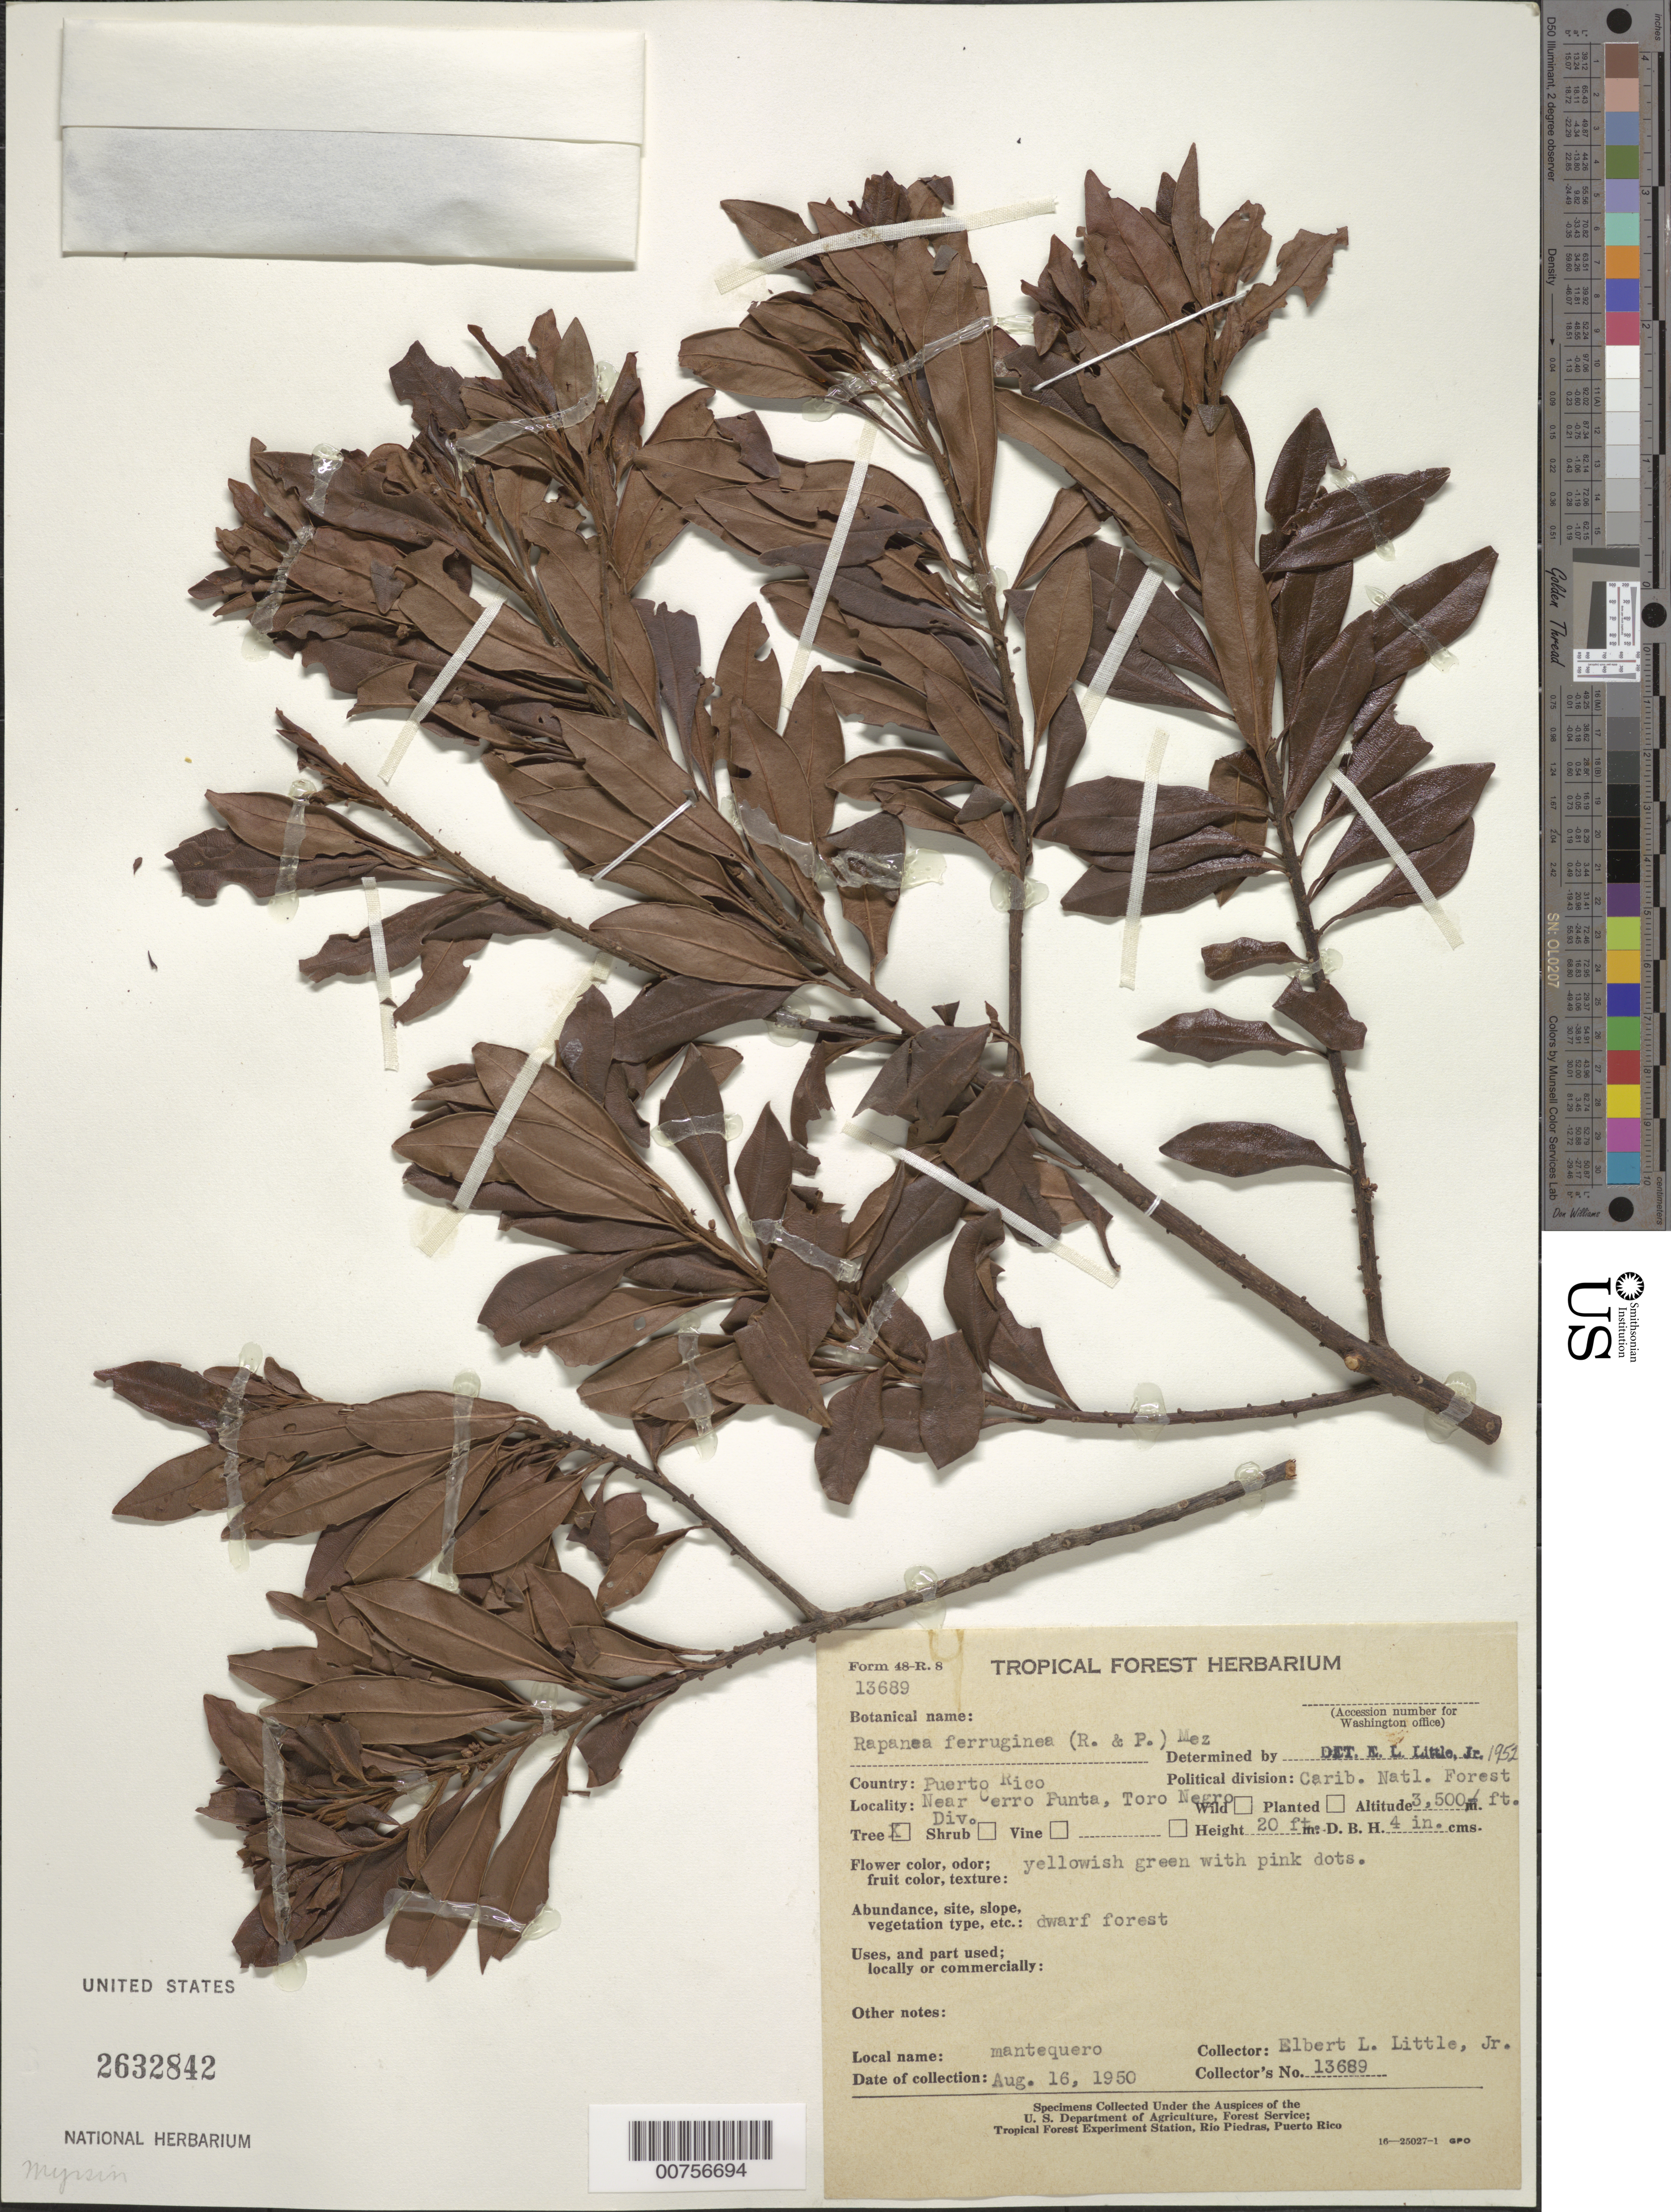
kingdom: Plantae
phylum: Tracheophyta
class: Magnoliopsida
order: Ericales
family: Primulaceae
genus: Myrsine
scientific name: Myrsine coriacea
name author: (Sw.) R. Br. ex Roem. & Schult.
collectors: E. L. Little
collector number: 13689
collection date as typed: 16 Aug 1950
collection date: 1950-08-16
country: Puerto Rico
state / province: Jayuya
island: Puerto Rico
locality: Near Cerro Punta, Toro Negro Div. Caribbean National Forest.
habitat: Dwarf forest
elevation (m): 1067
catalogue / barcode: US 2632842